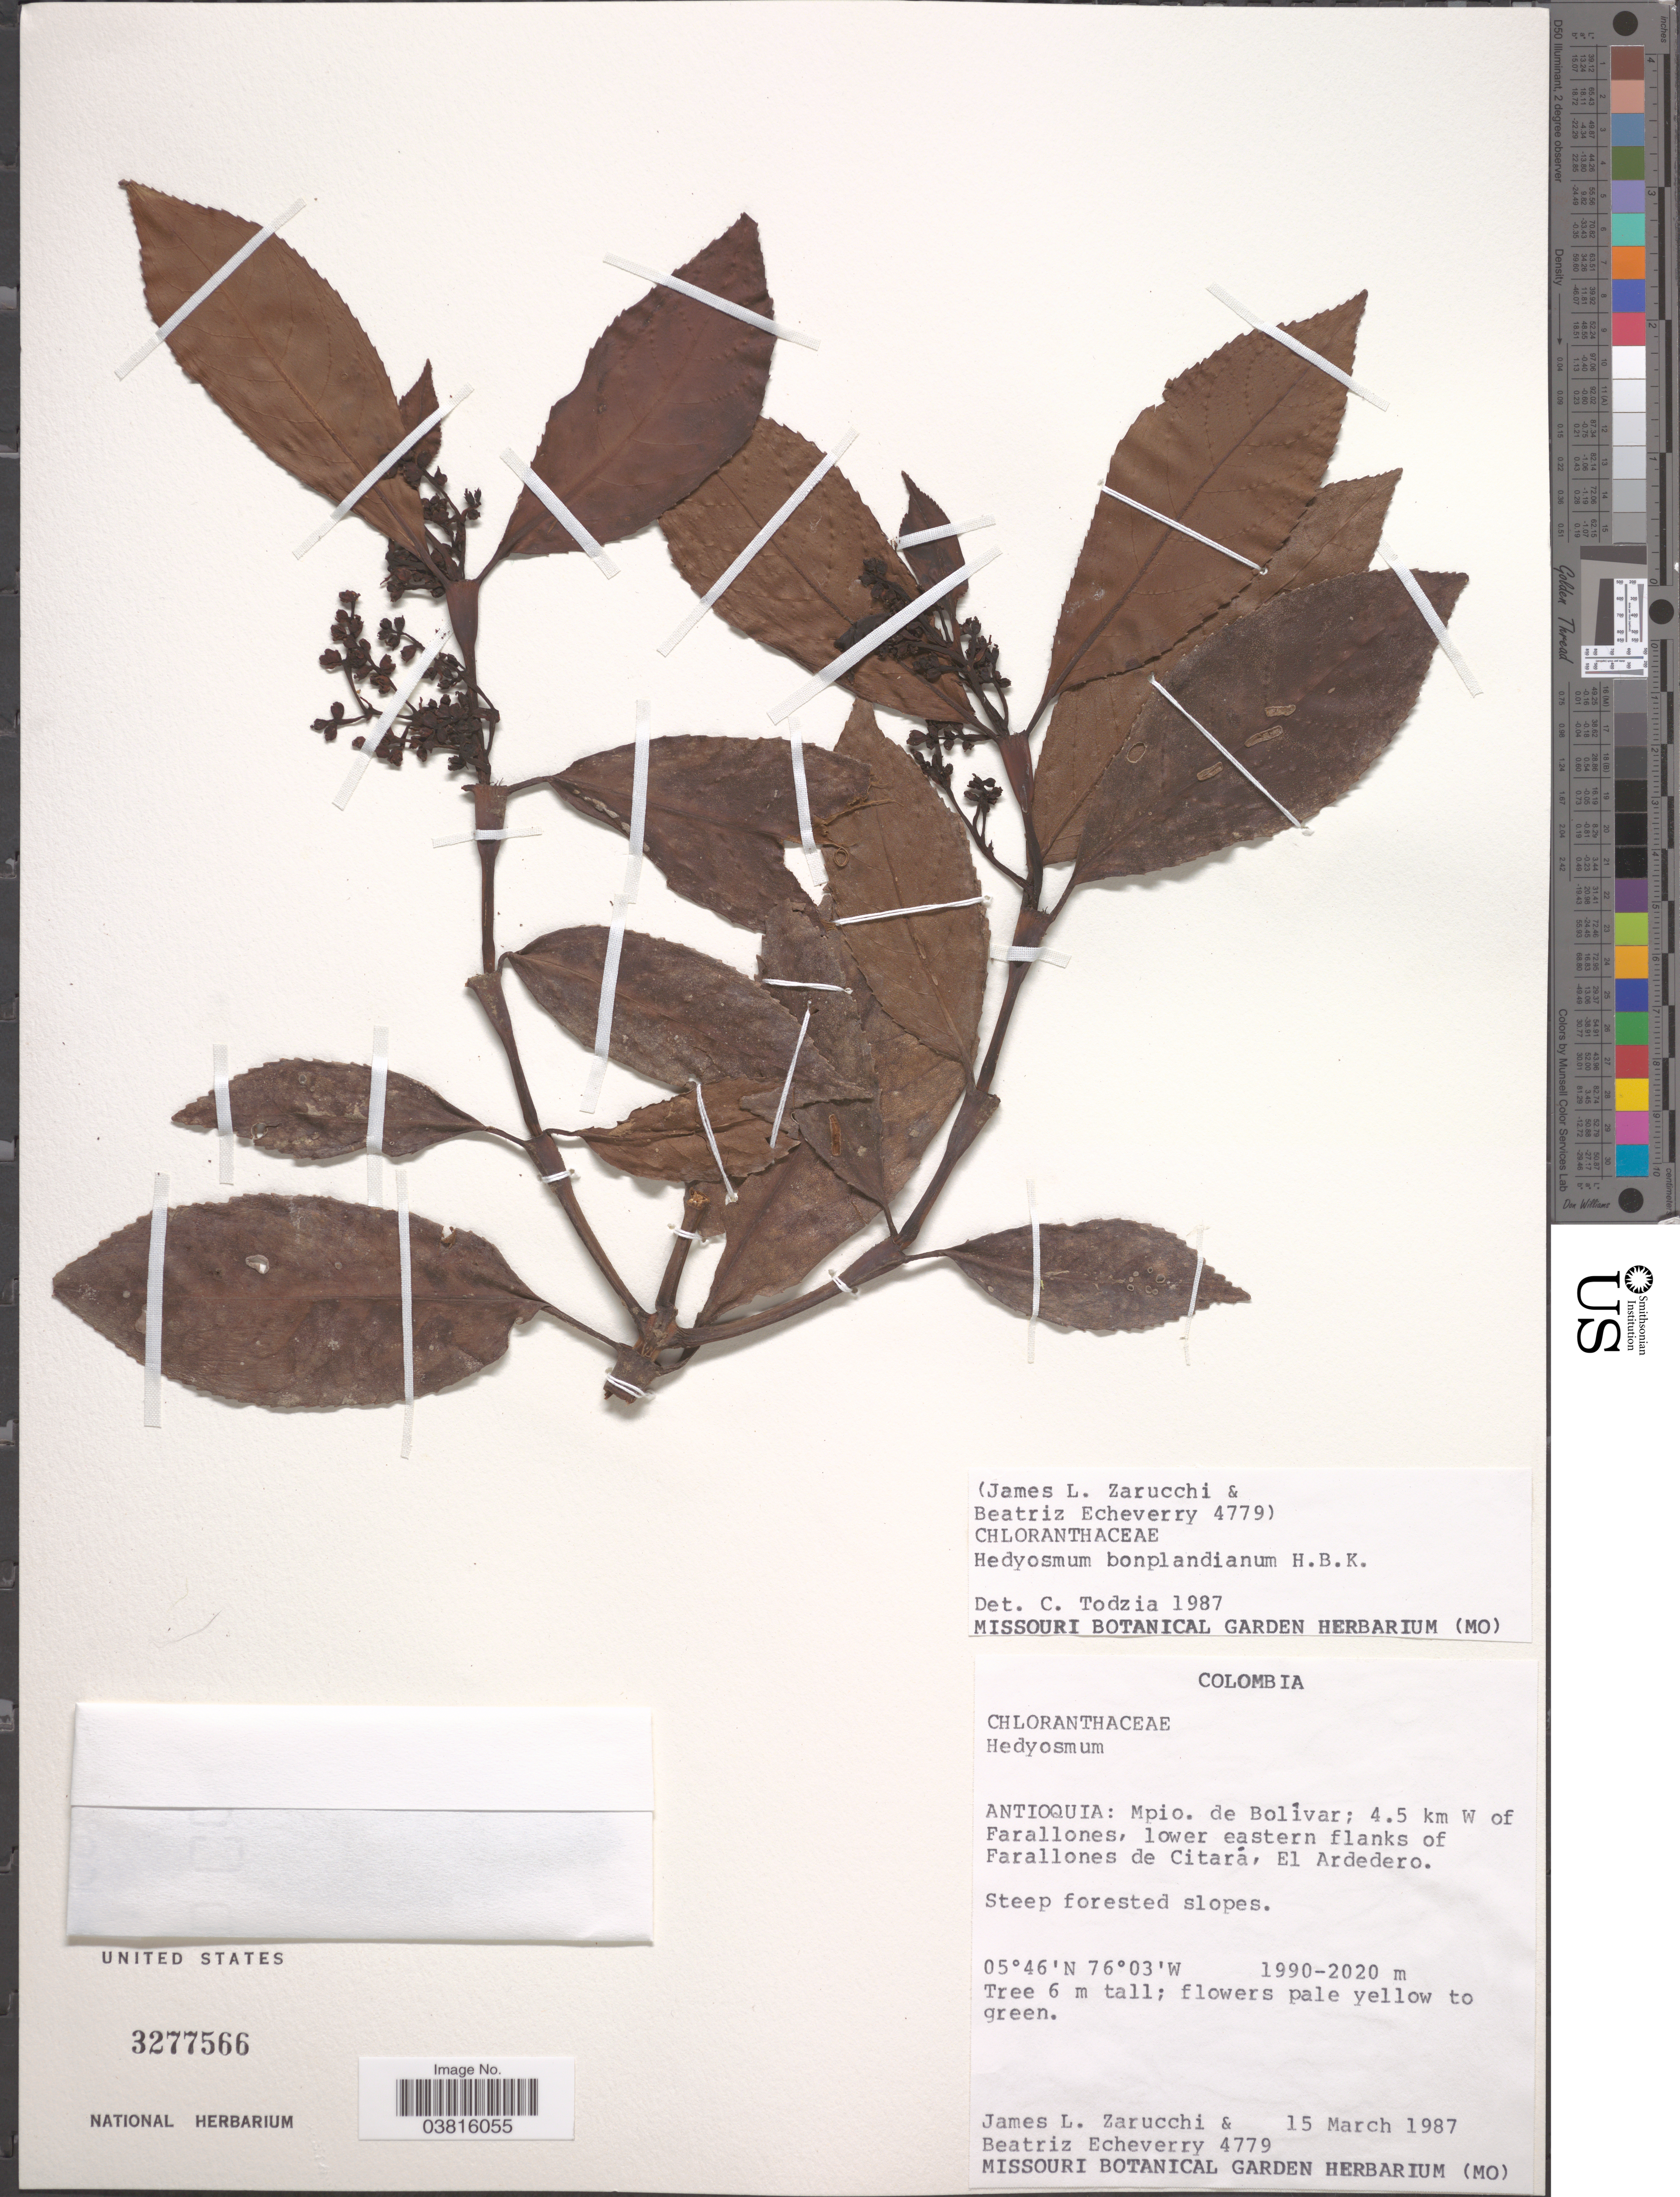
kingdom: Plantae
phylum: Tracheophyta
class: Magnoliopsida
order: Chloranthales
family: Chloranthaceae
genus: Hedyosmum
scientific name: Hedyosmum bonplandianum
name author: Kunth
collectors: J. L. Zarucchi & B. Echeverry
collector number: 4779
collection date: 1987-03-15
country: Colombia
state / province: Antioquia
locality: Mpio. de Bolivar; 4.5 km W of Farallones, lower eastern flanks of Farallones de Citará, El Ardedero.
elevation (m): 1990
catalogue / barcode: US 3277566